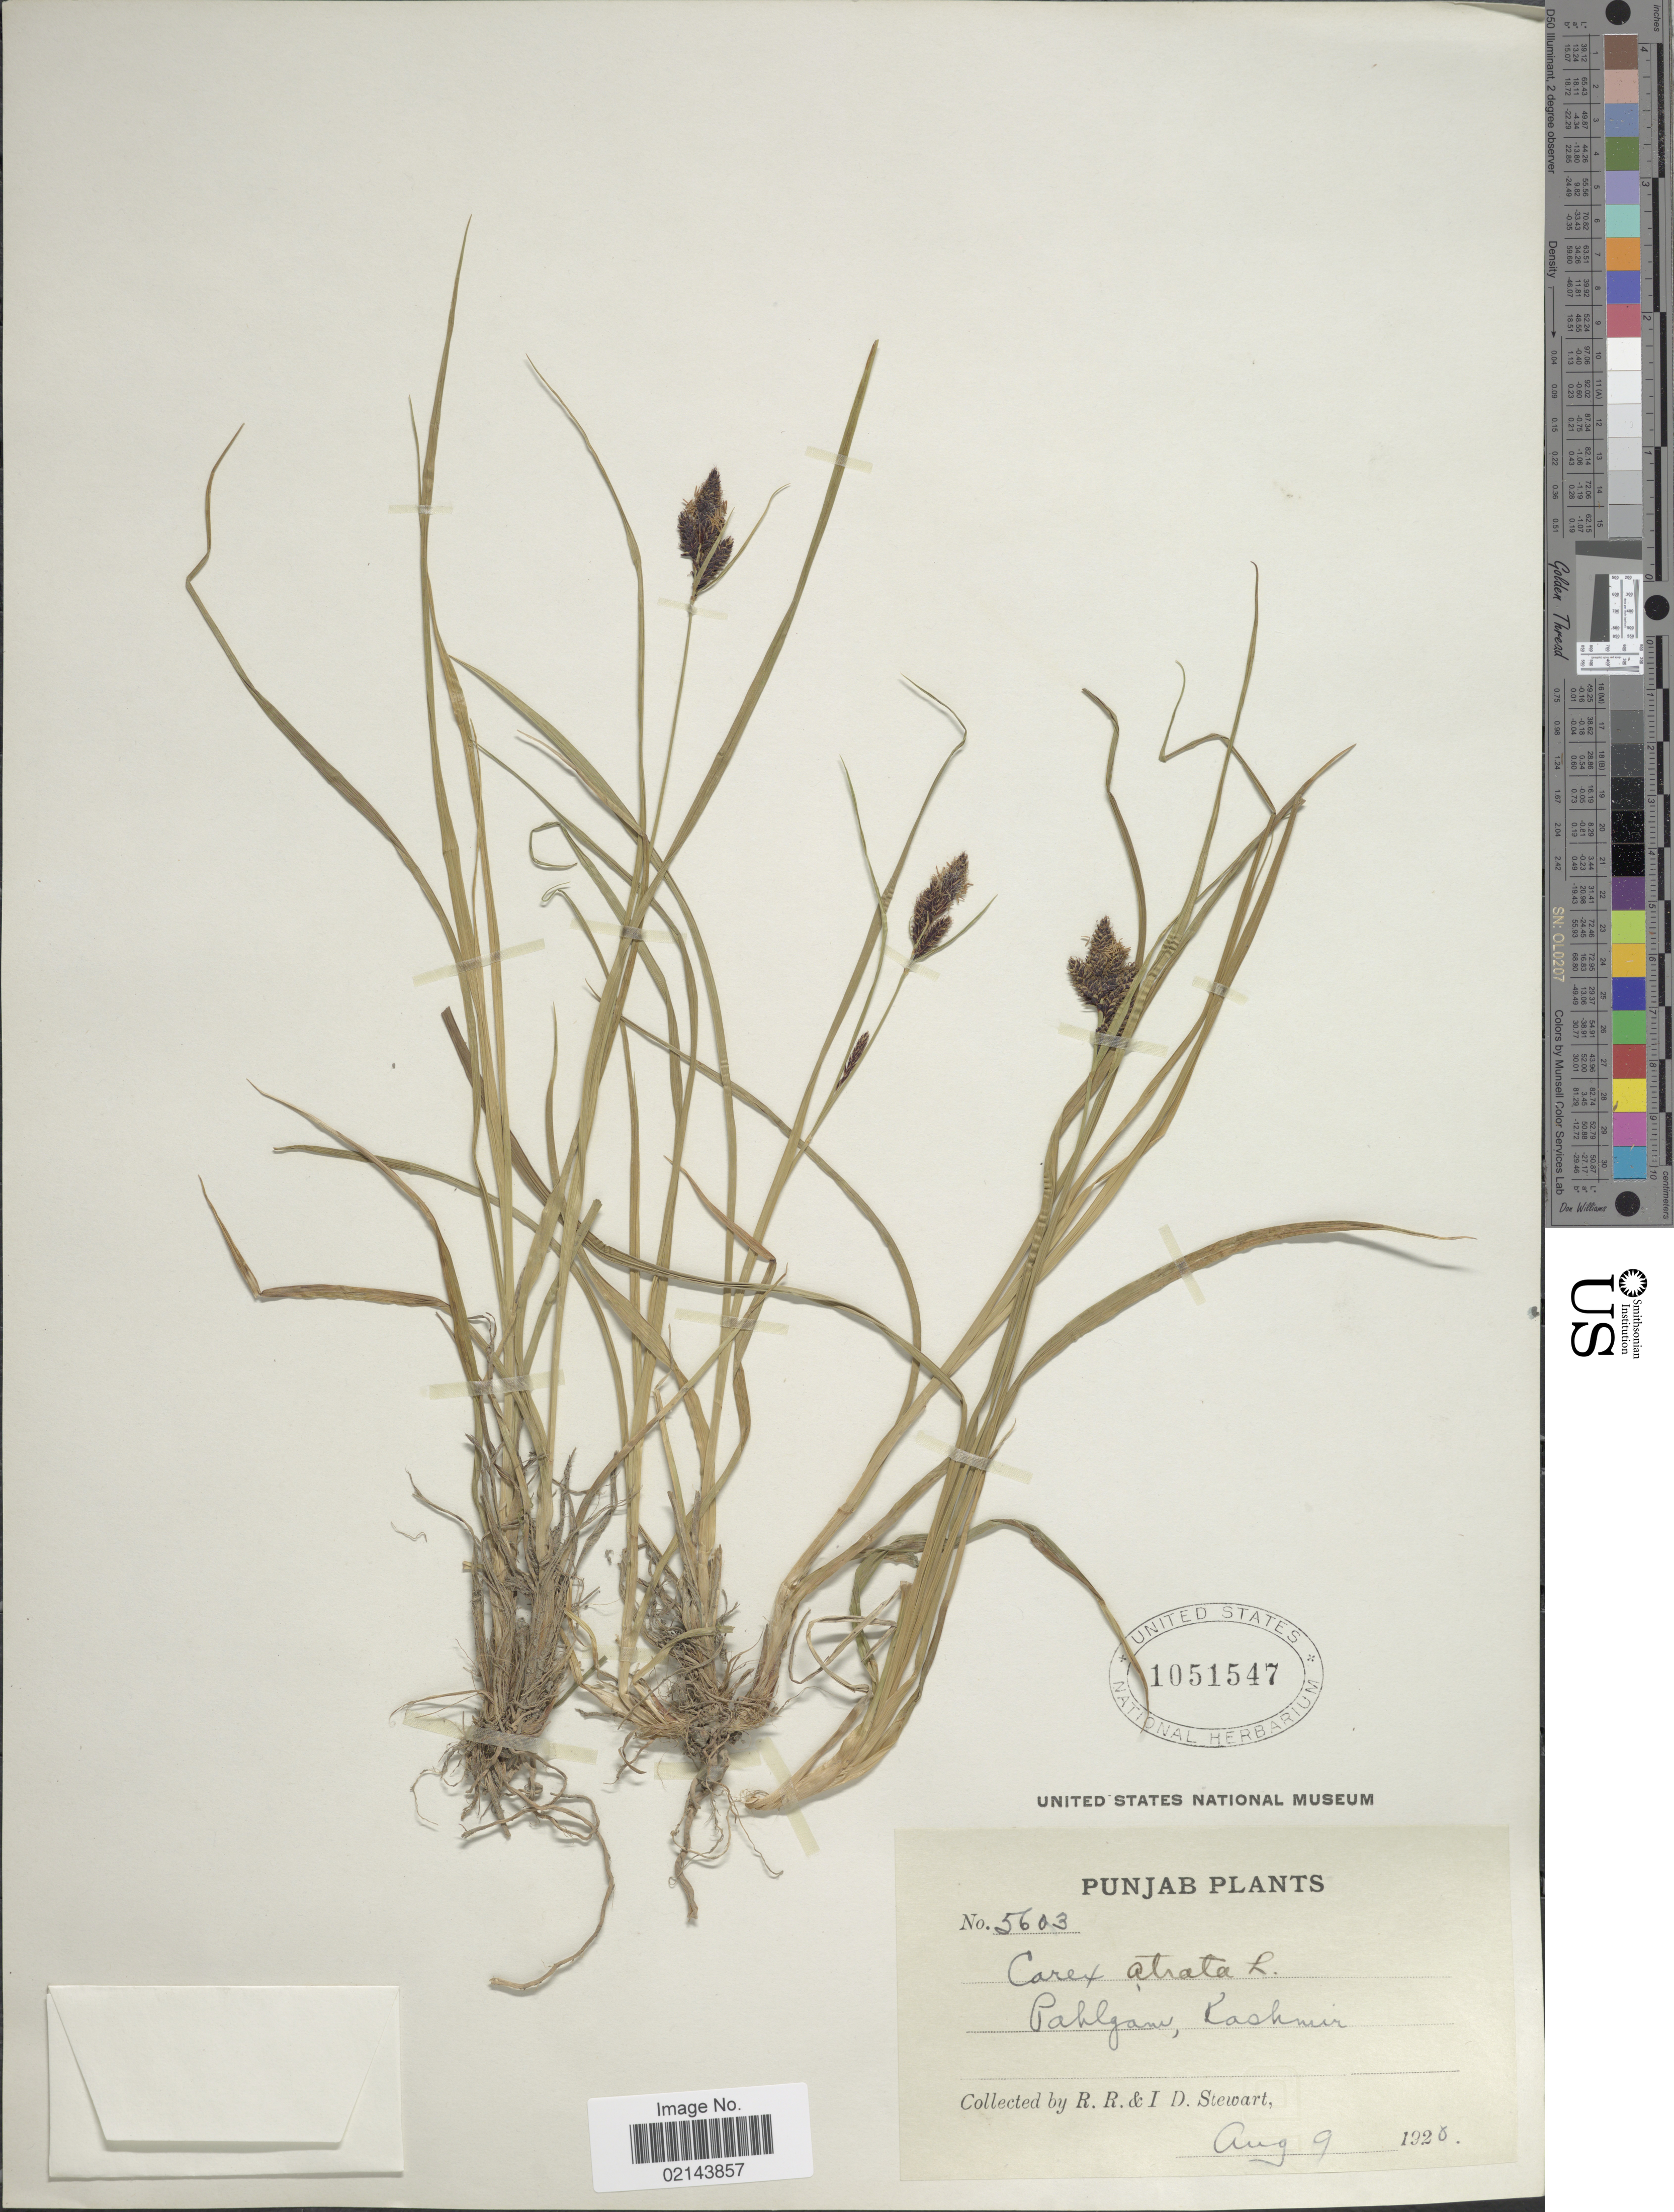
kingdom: Plantae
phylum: Tracheophyta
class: Liliopsida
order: Poales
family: Cyperaceae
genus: Carex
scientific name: Carex atrata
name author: L.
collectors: R. R. Stewart & I. Stewart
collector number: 5603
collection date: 1920-08-09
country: India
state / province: Jammu and Kashmir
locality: Pahlgam, Kashmir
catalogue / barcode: US 1051547